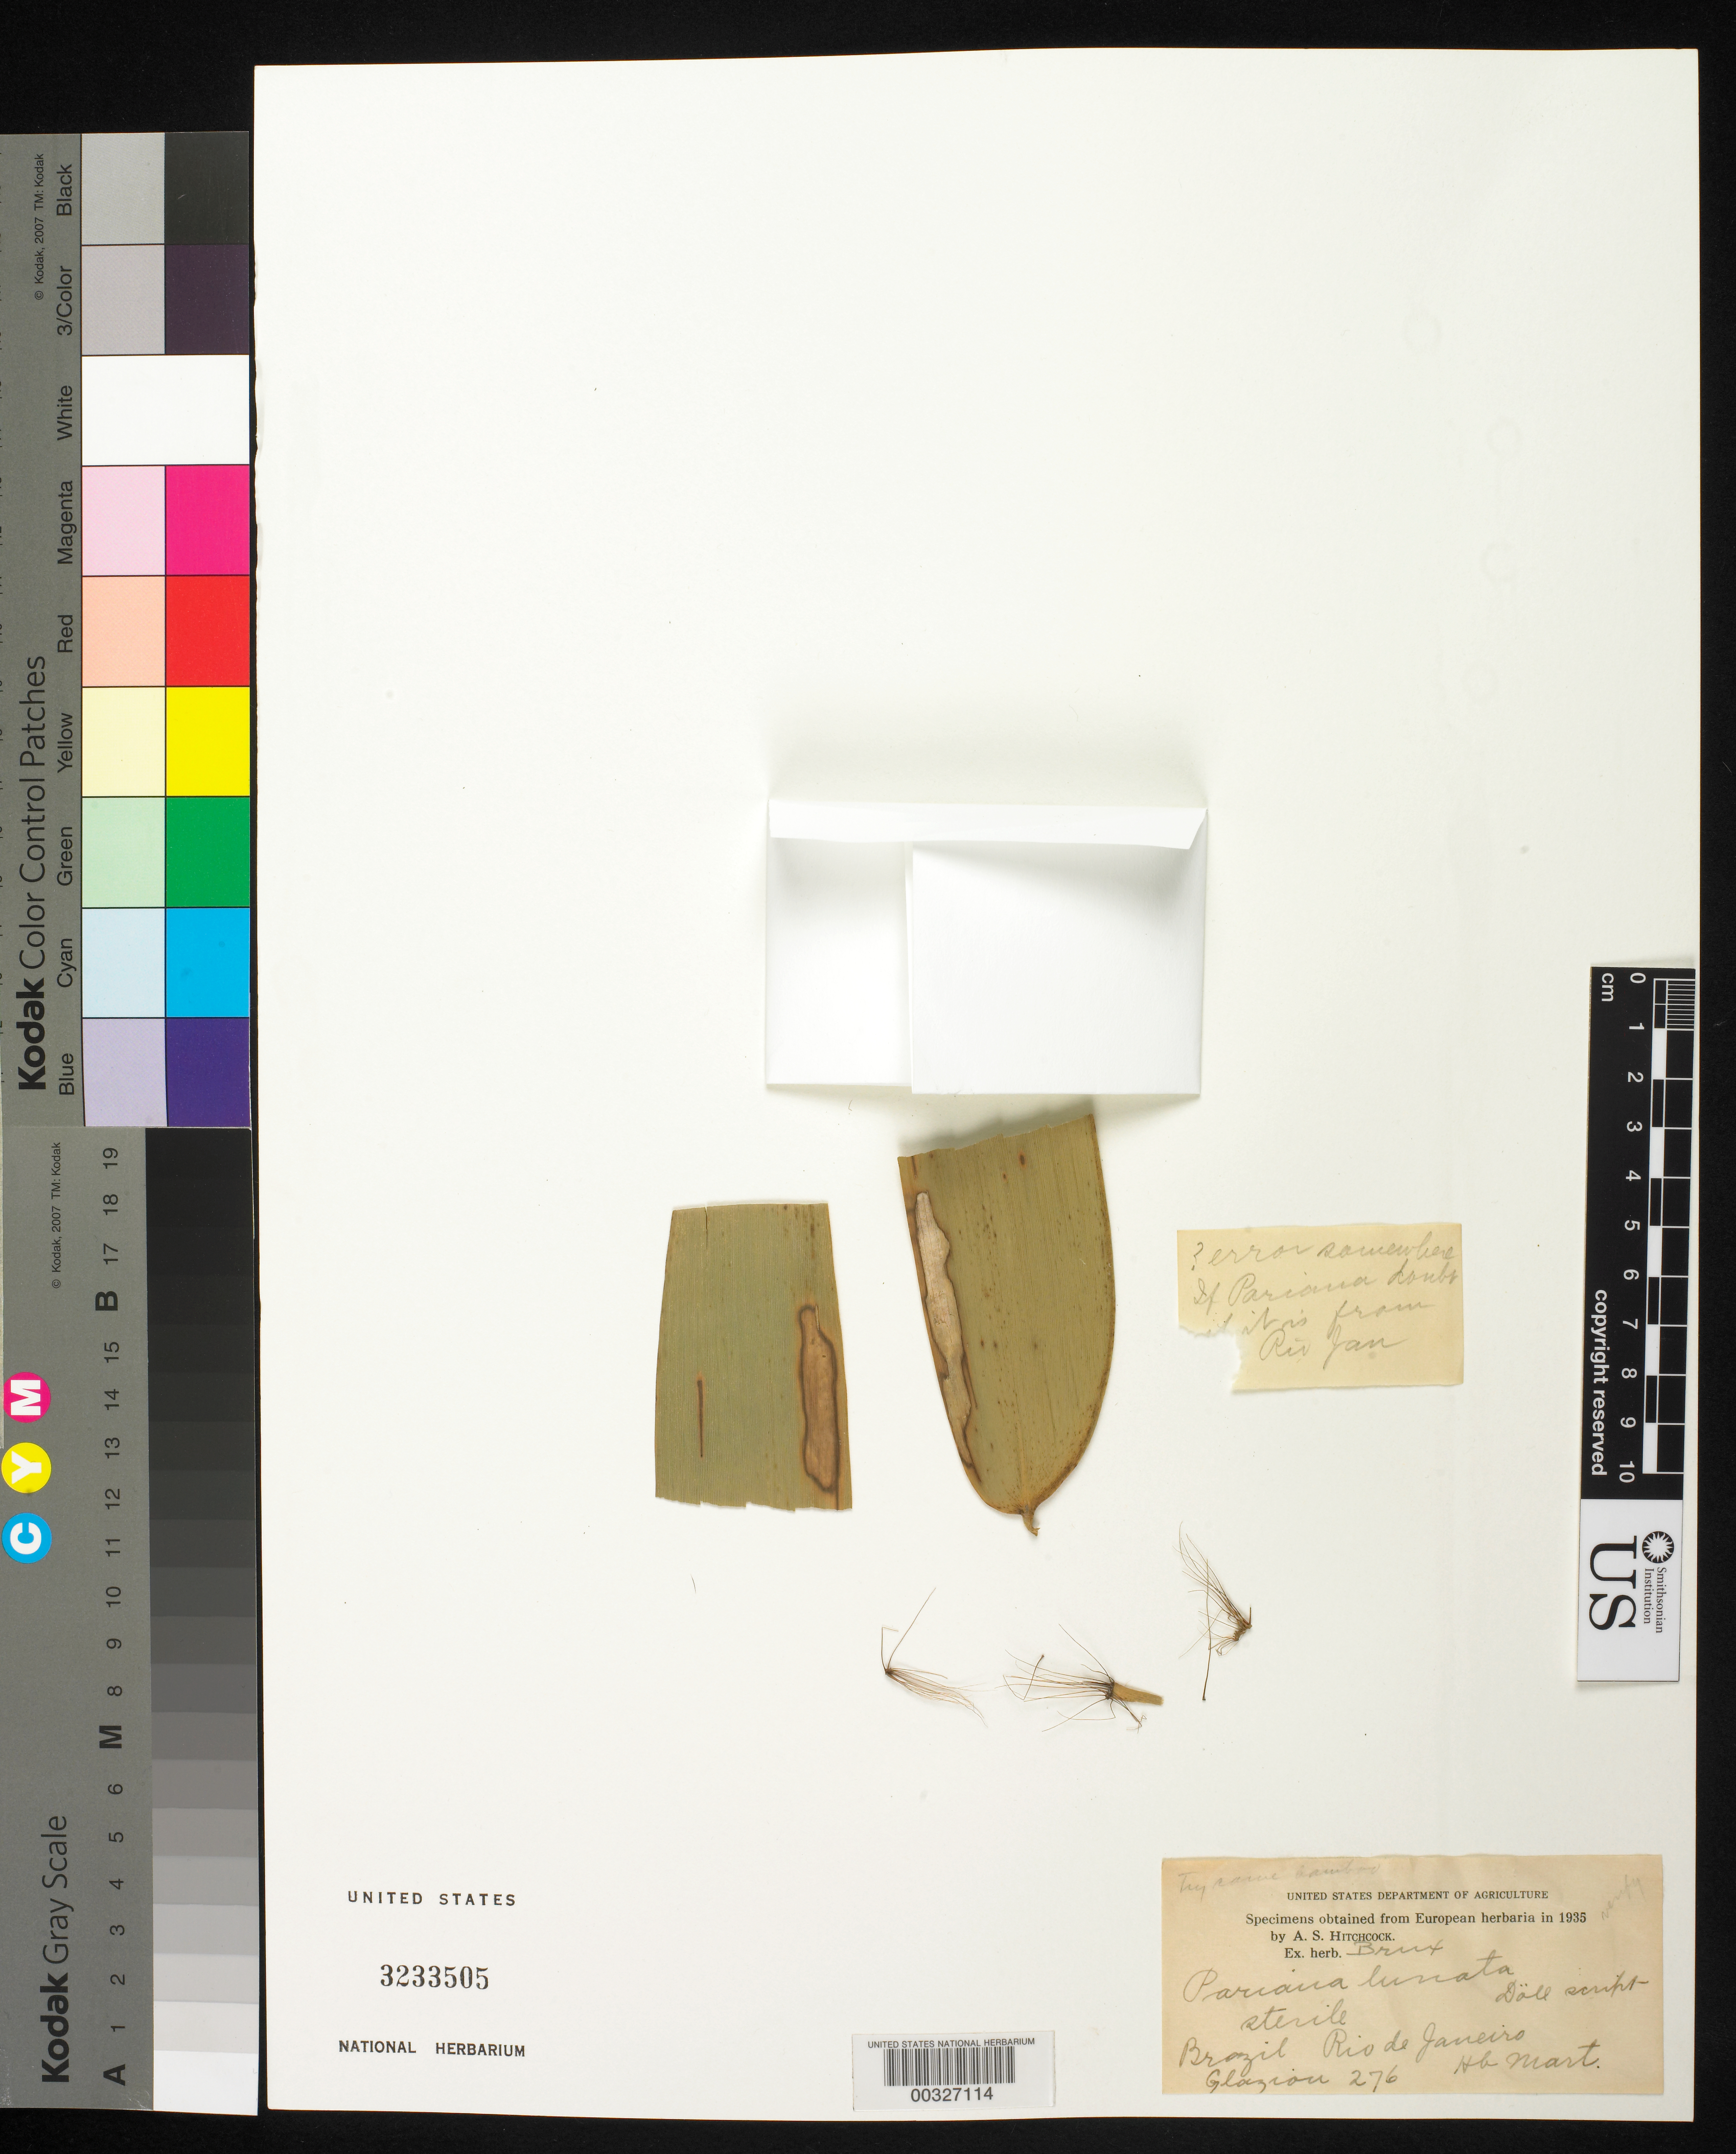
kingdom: Plantae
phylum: Tracheophyta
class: Liliopsida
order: Poales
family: Poaceae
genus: Athroostachys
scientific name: Athroostachys capitata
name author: (Hook.) Benth.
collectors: A. F. M. Glaziou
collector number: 276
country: Brazil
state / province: Rio de Janeiro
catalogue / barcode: US 3233505